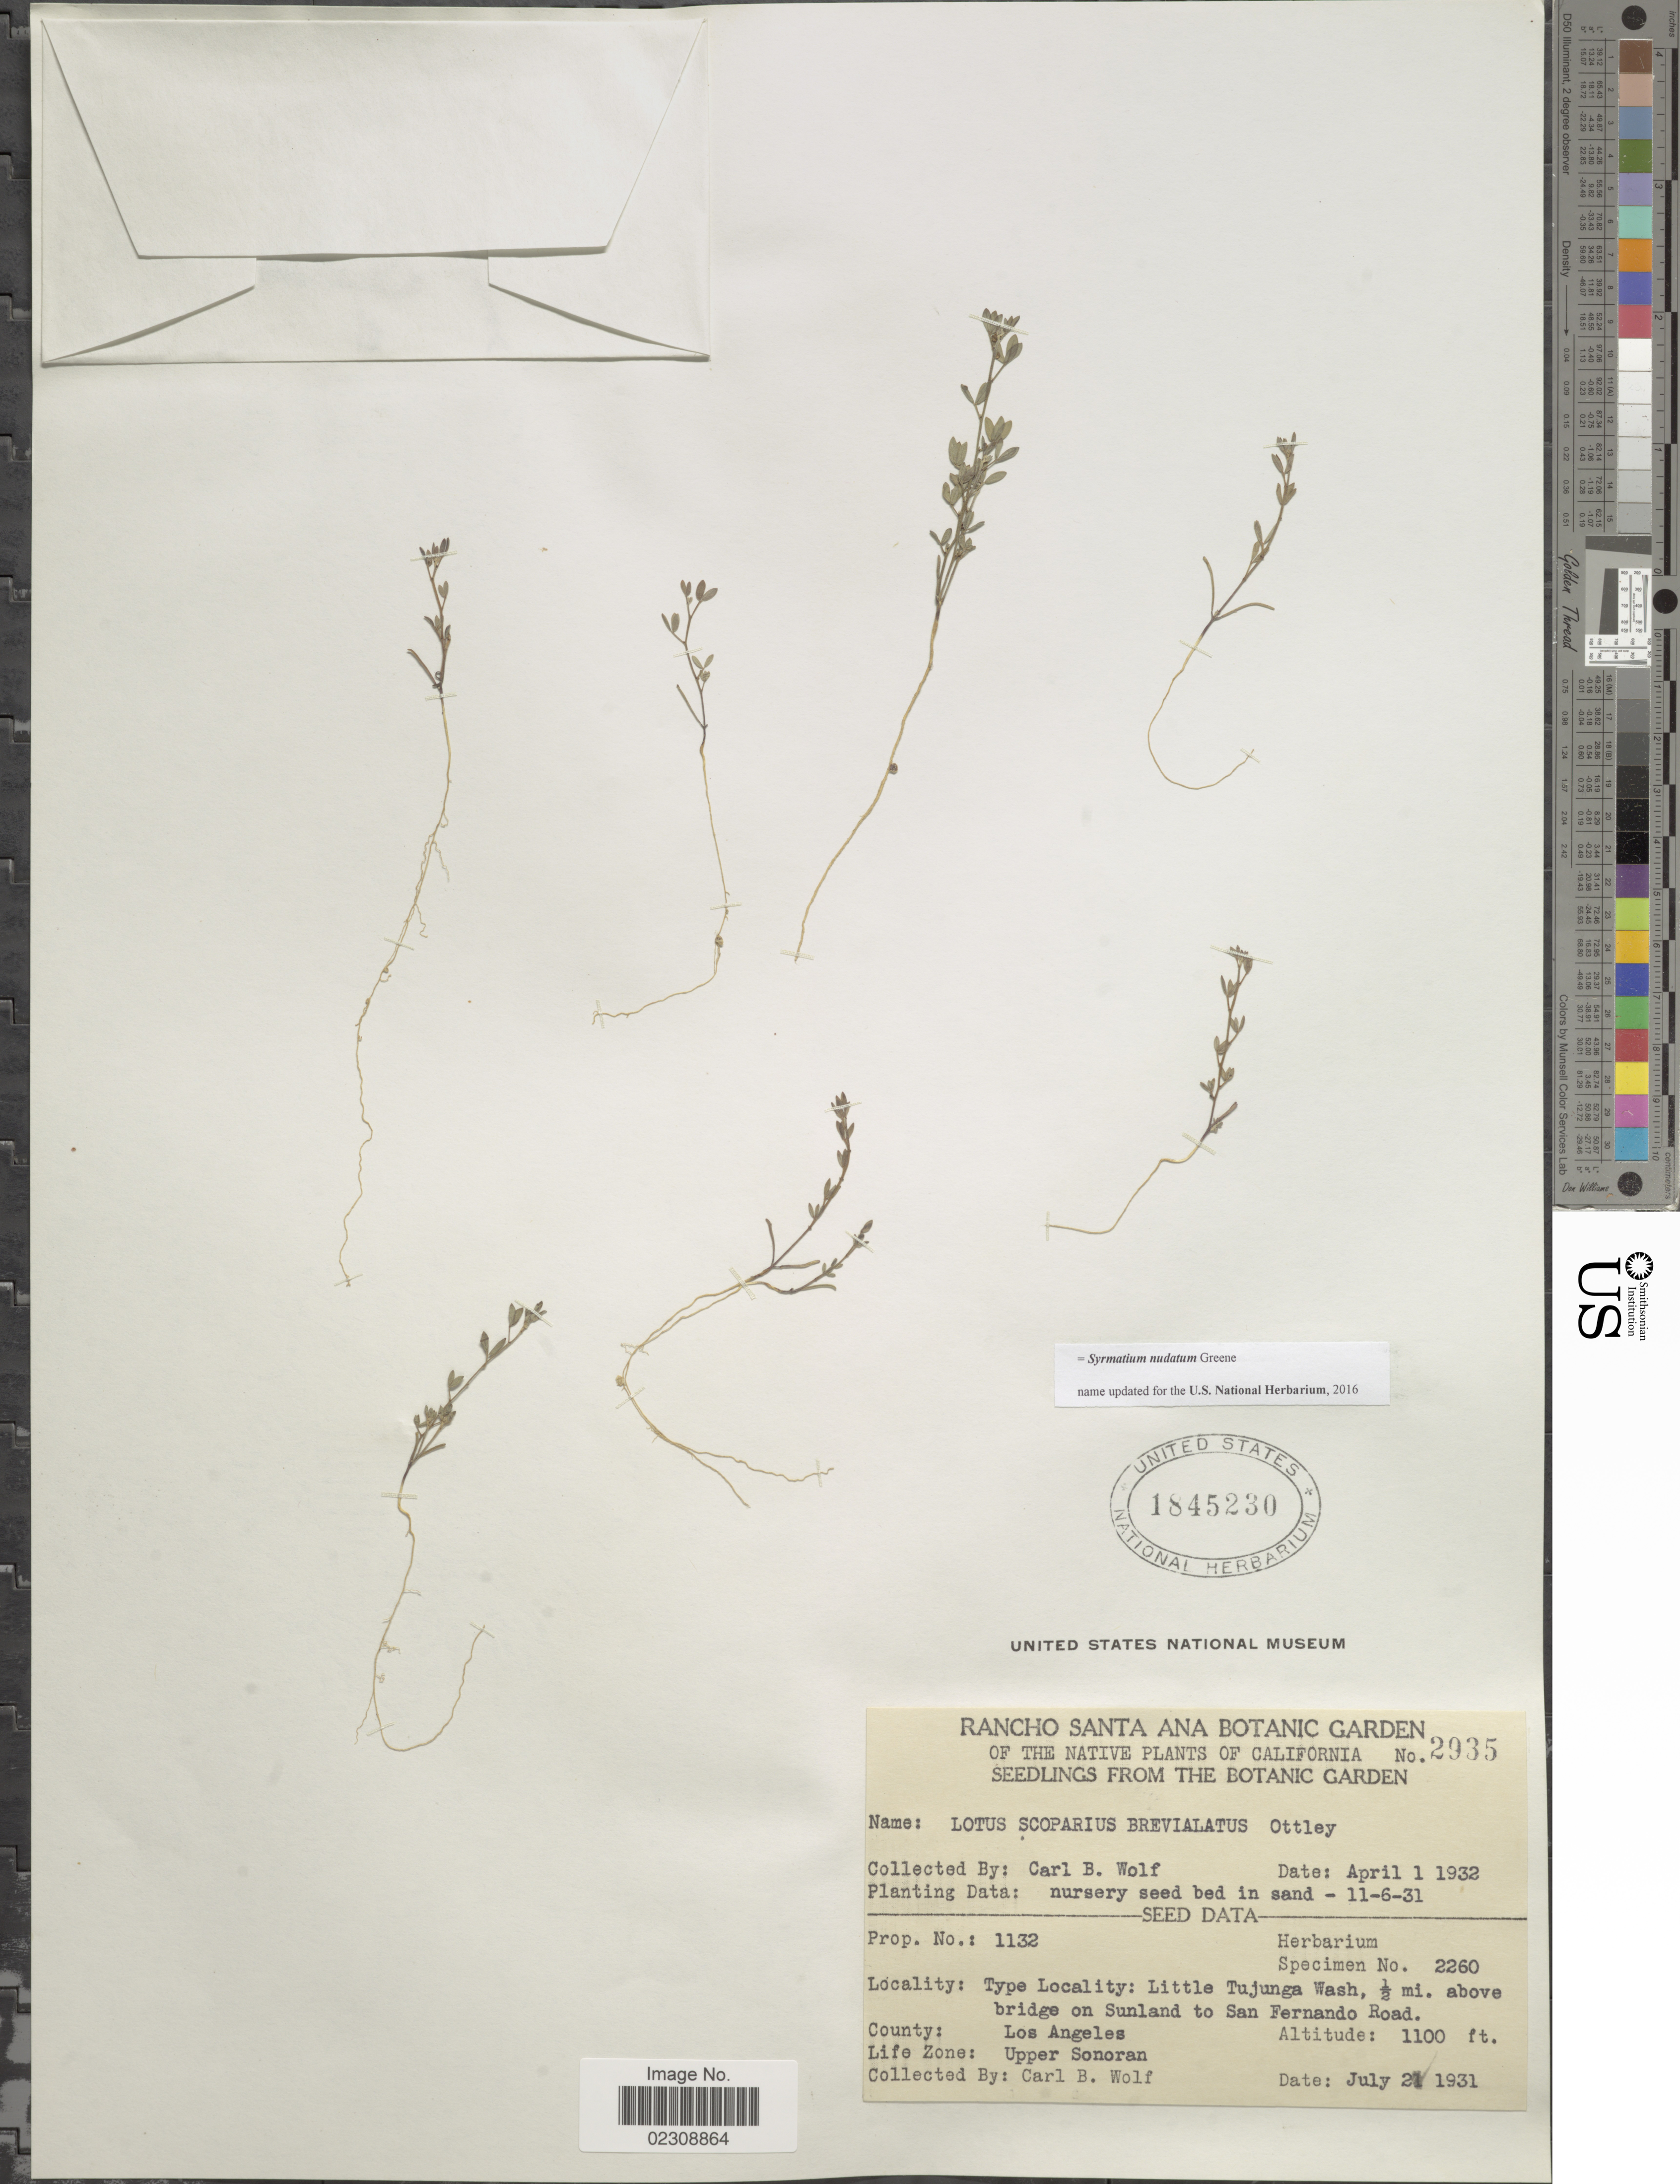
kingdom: Plantae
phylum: Tracheophyta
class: Magnoliopsida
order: Fabales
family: Fabaceae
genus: Syrmatium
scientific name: Syrmatium nudatum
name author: Greene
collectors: C. B. Wolf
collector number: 2935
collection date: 1932-04-01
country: United States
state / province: California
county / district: Orange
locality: Rancho Santa Ana Botanic Garden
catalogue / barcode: US 1845230